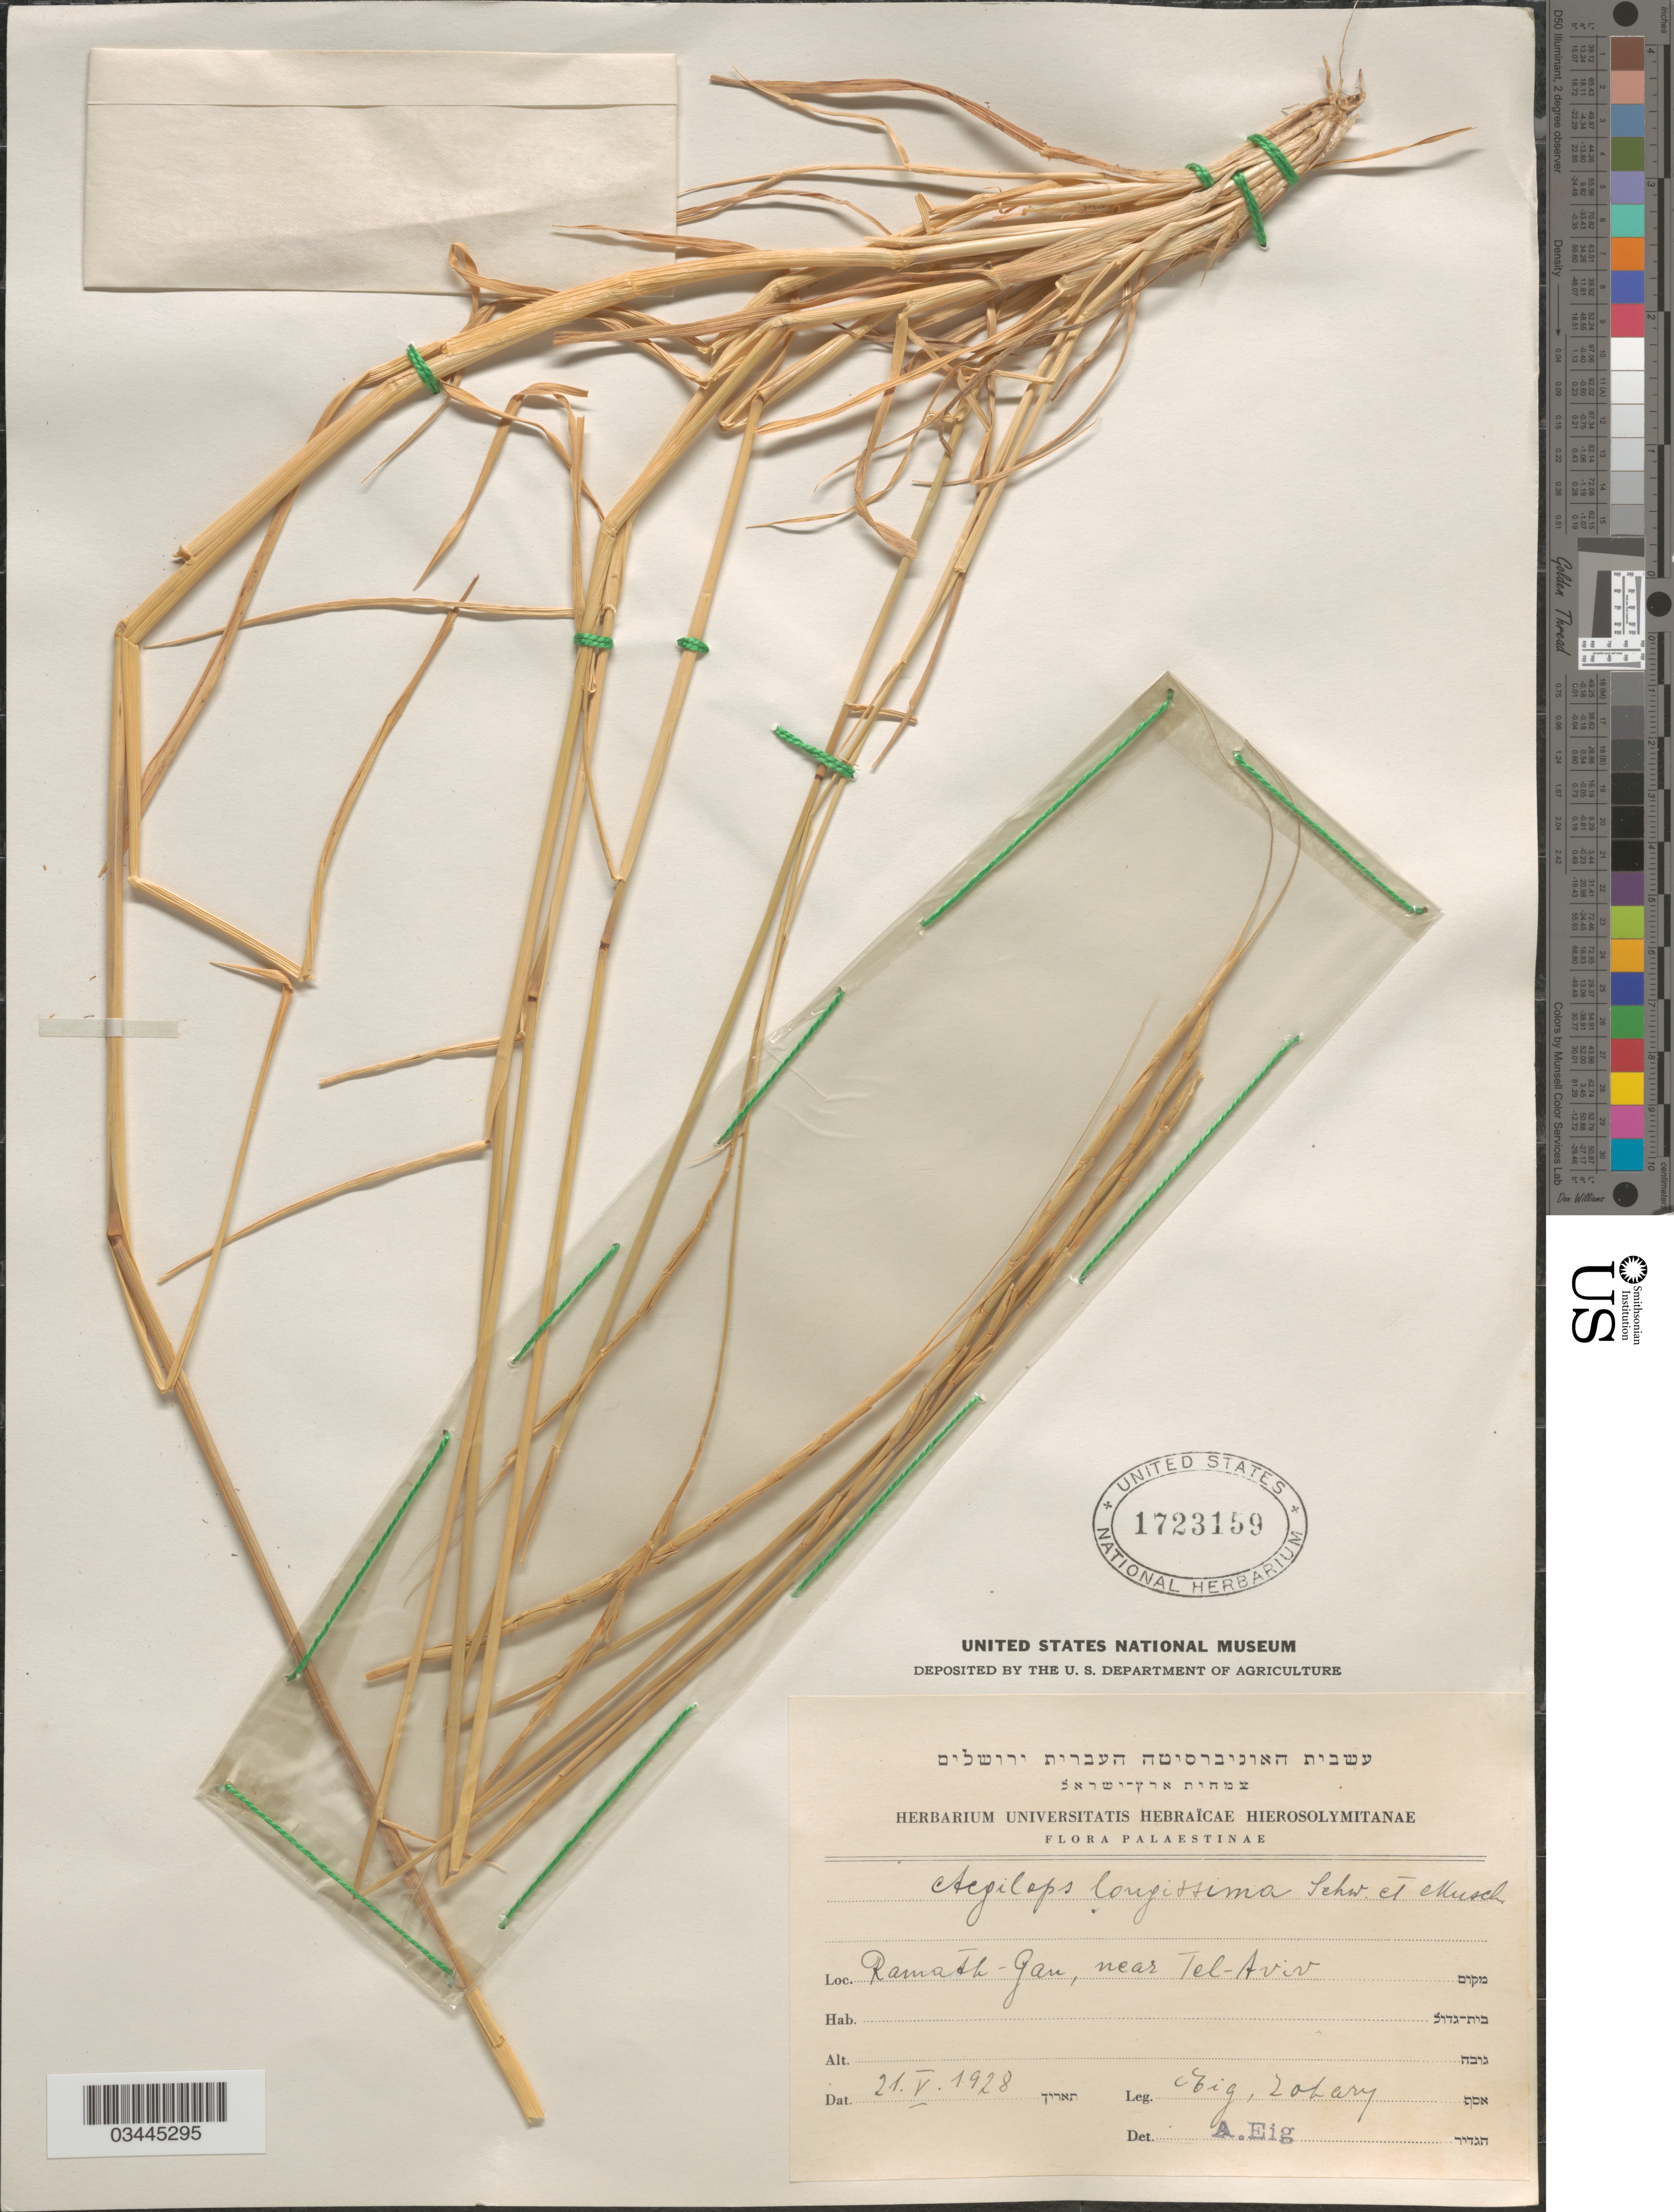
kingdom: Plantae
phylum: Tracheophyta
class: Liliopsida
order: Poales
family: Poaceae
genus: Aegilops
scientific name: Aegilops longissima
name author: Schweinf. & Muschl.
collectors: Eig & Zohary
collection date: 1928-05-21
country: Israel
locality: Palaestinae. Ramath-Gan, near Tel-Aviv.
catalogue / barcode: US 1723159